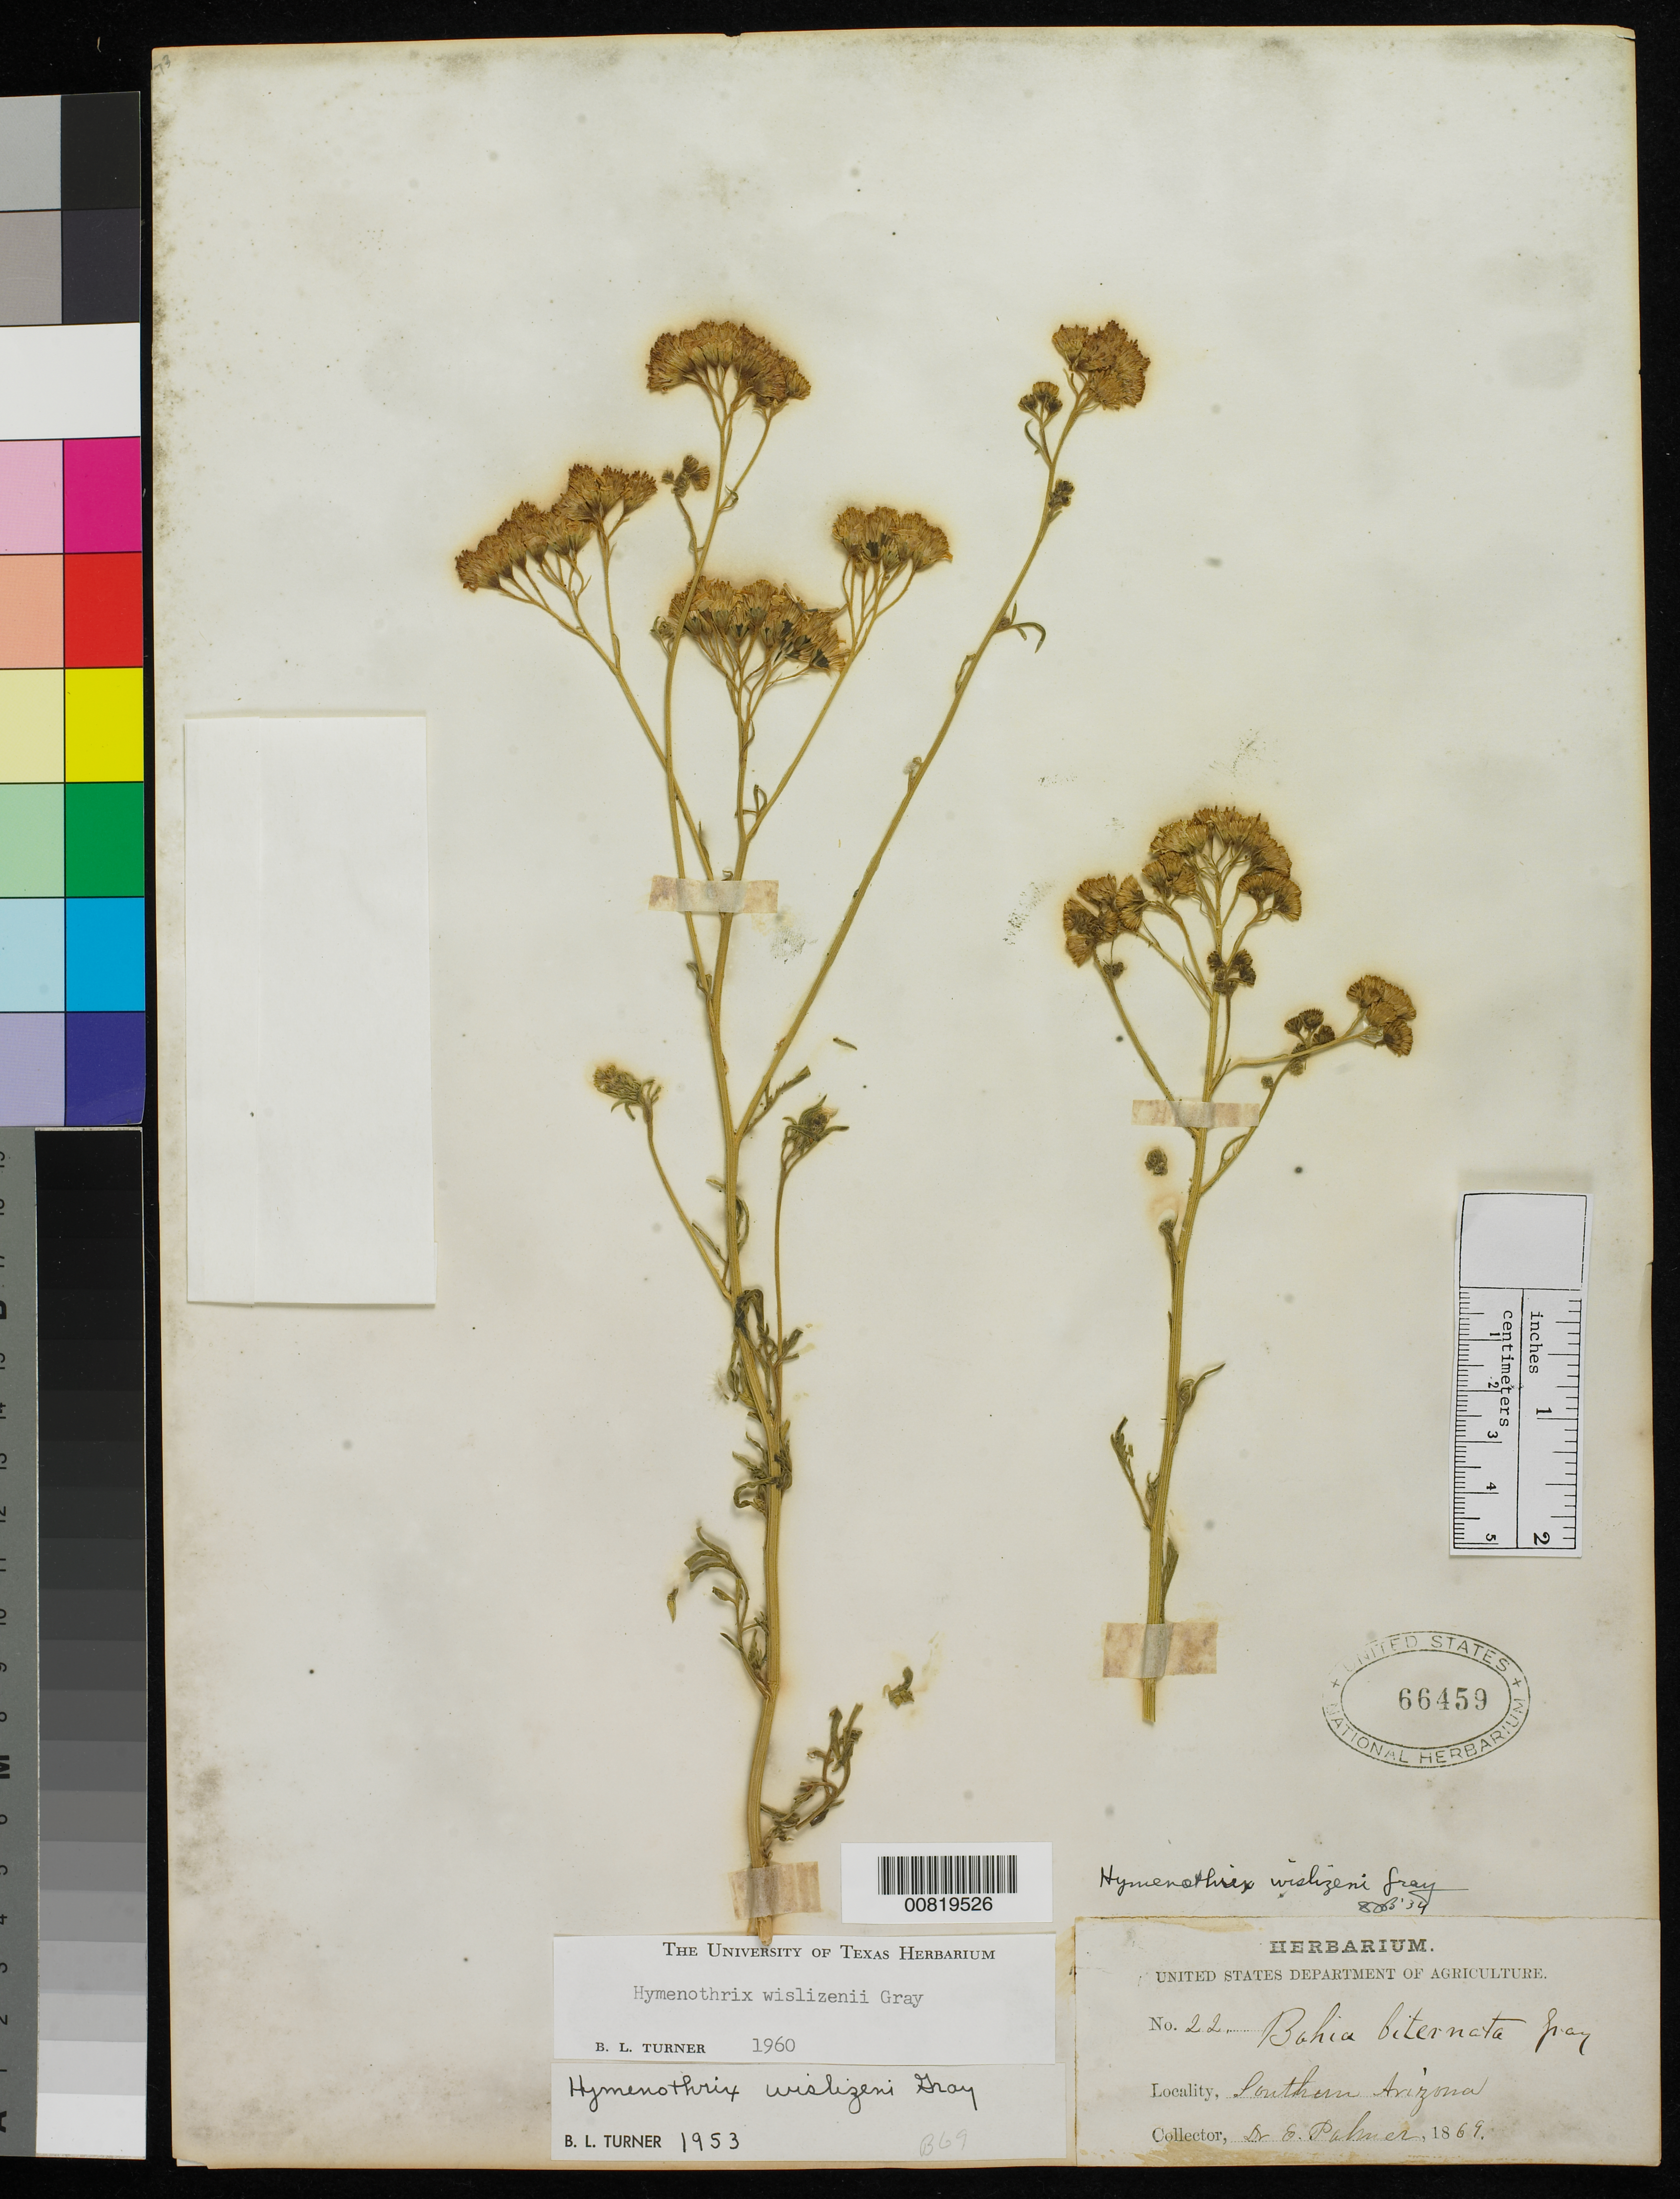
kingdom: Plantae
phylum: Tracheophyta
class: Magnoliopsida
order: Asterales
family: Asteraceae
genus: Hymenothrix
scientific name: Hymenothrix wislizenii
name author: A. Gray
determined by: Turner, B. L.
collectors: E. Palmer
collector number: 22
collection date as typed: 1869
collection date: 1869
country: United States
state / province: Arizona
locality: Southern Arizona.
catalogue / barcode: US 66459